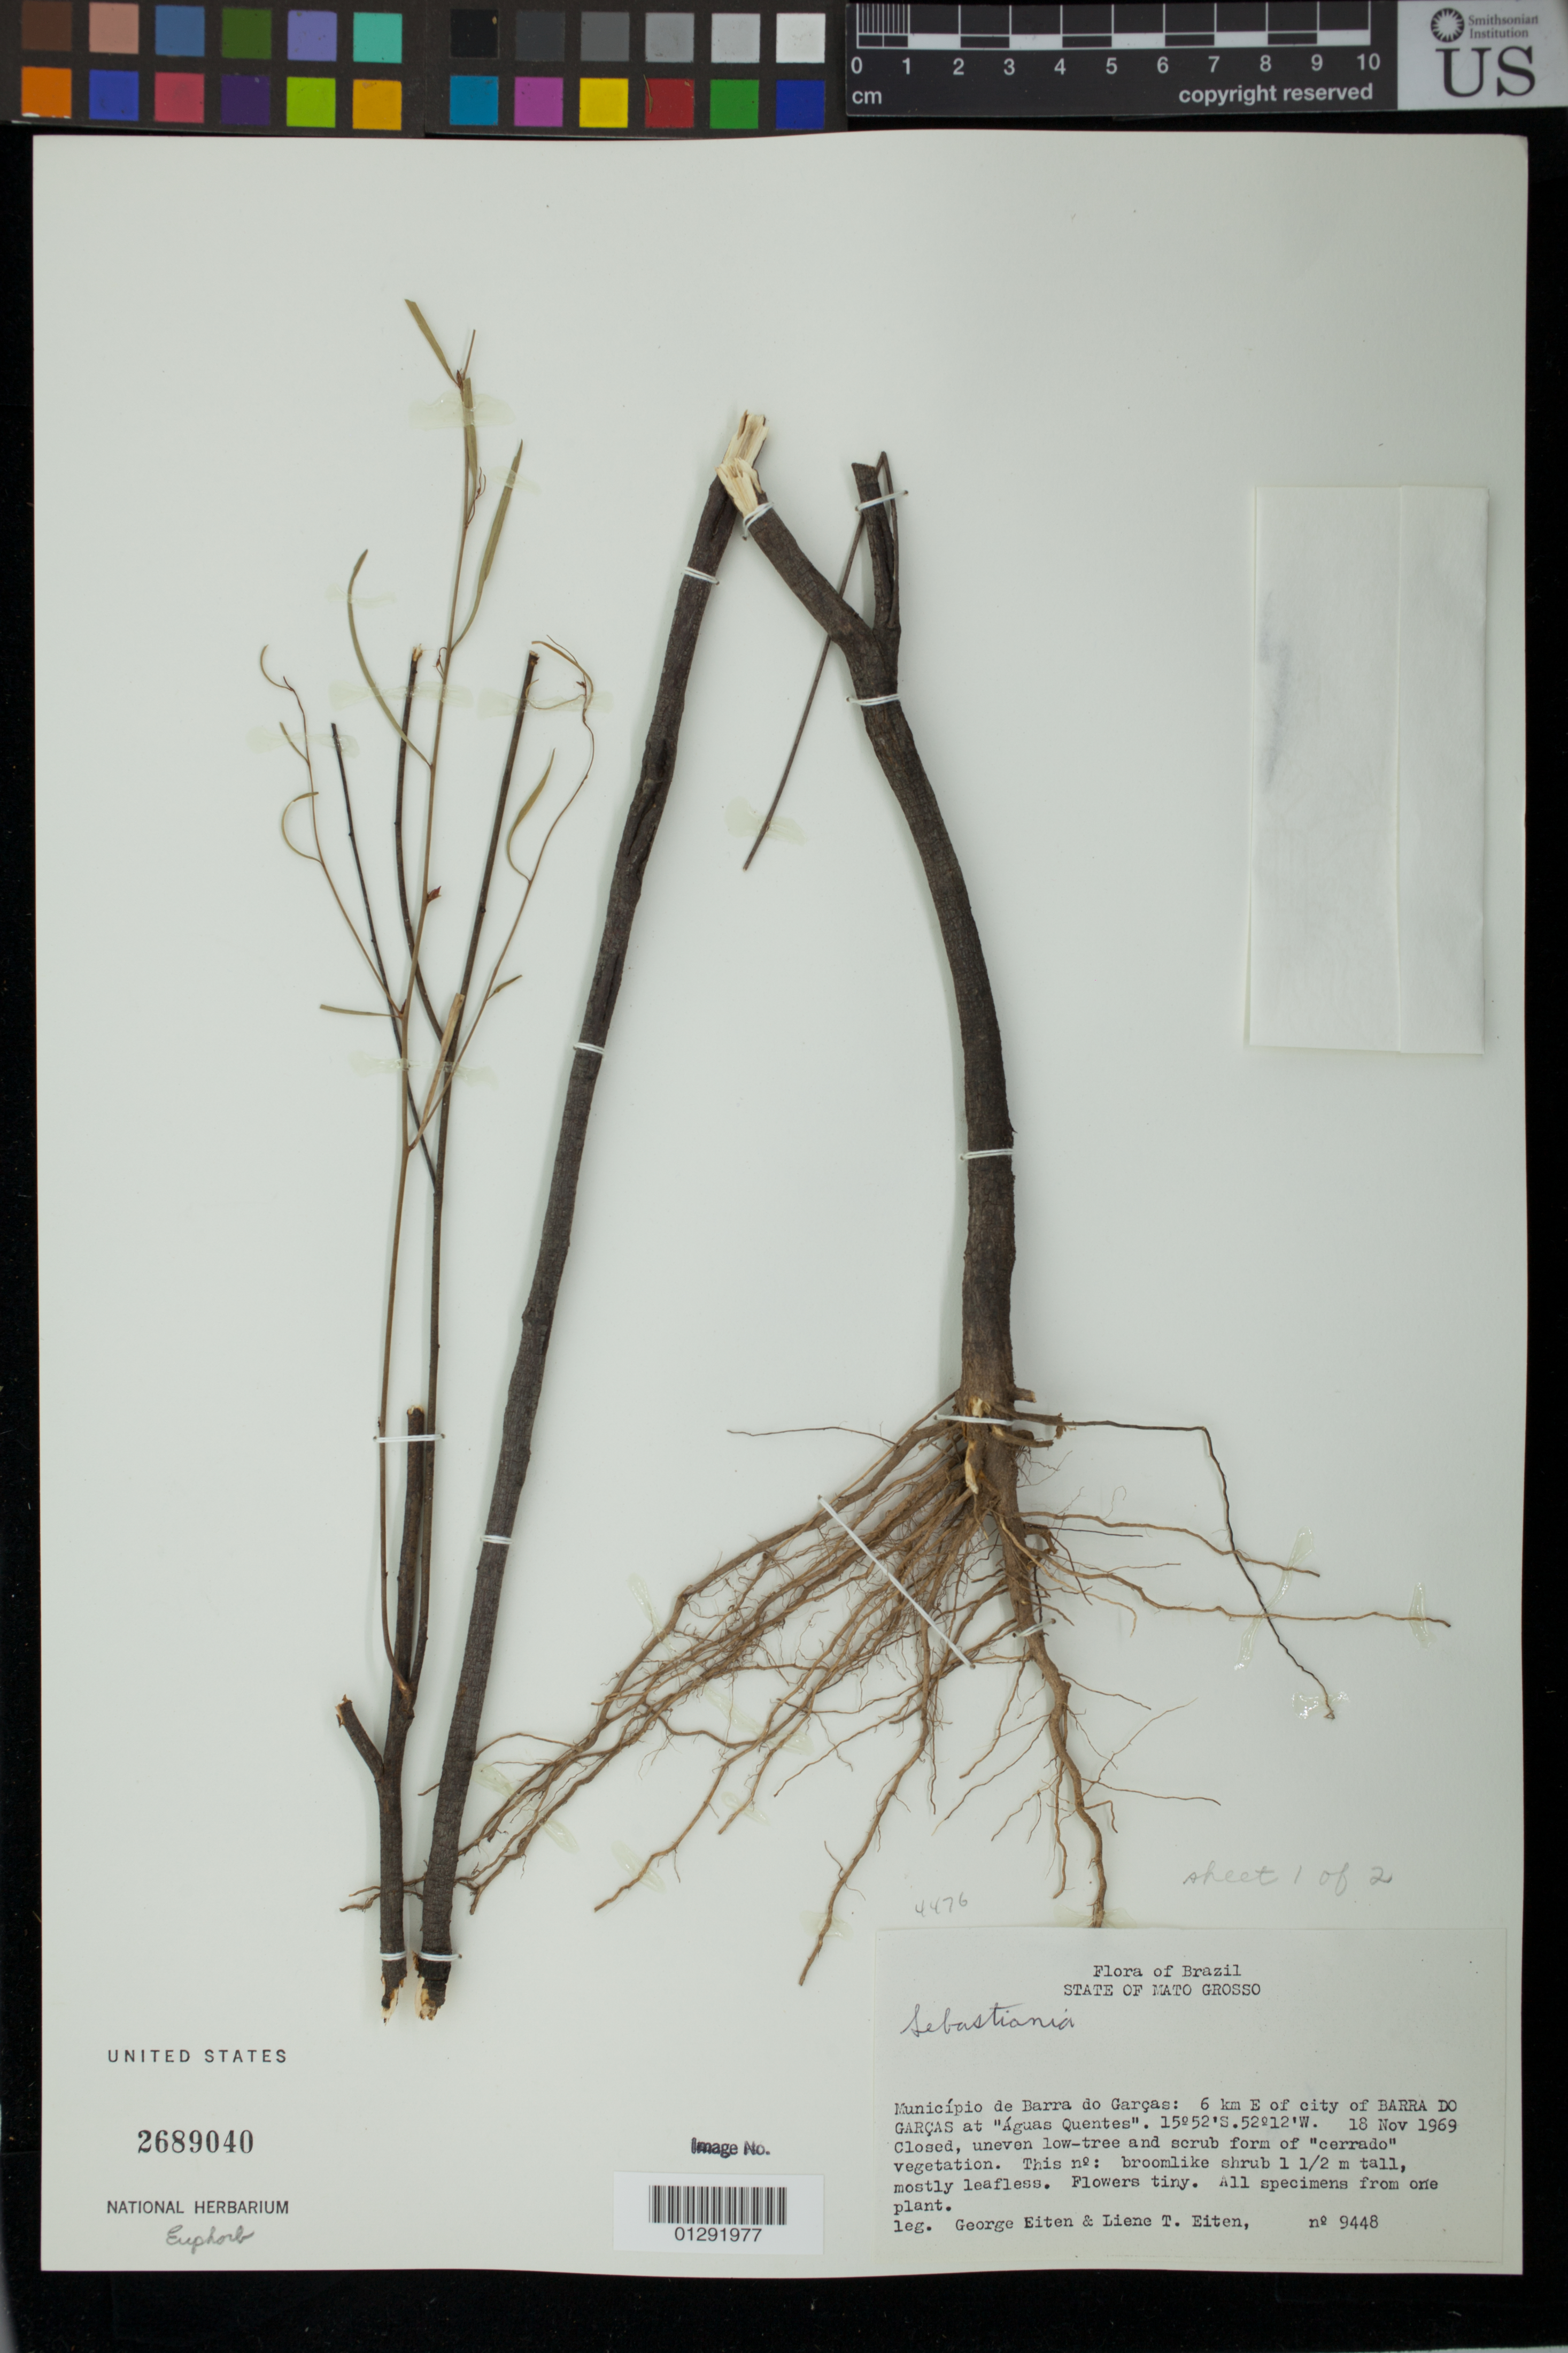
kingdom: Plantae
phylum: Tracheophyta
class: Magnoliopsida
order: Malpighiales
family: Euphorbiaceae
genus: Sebastiania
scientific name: Sebastiania sp.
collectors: G. Eiten & L. T. Eiten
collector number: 9448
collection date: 1969-11-18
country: Brazil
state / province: Mato Grosso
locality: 6 km E of city of Barra do Garcas at "Aguas Quentes:.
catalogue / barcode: US 2689040